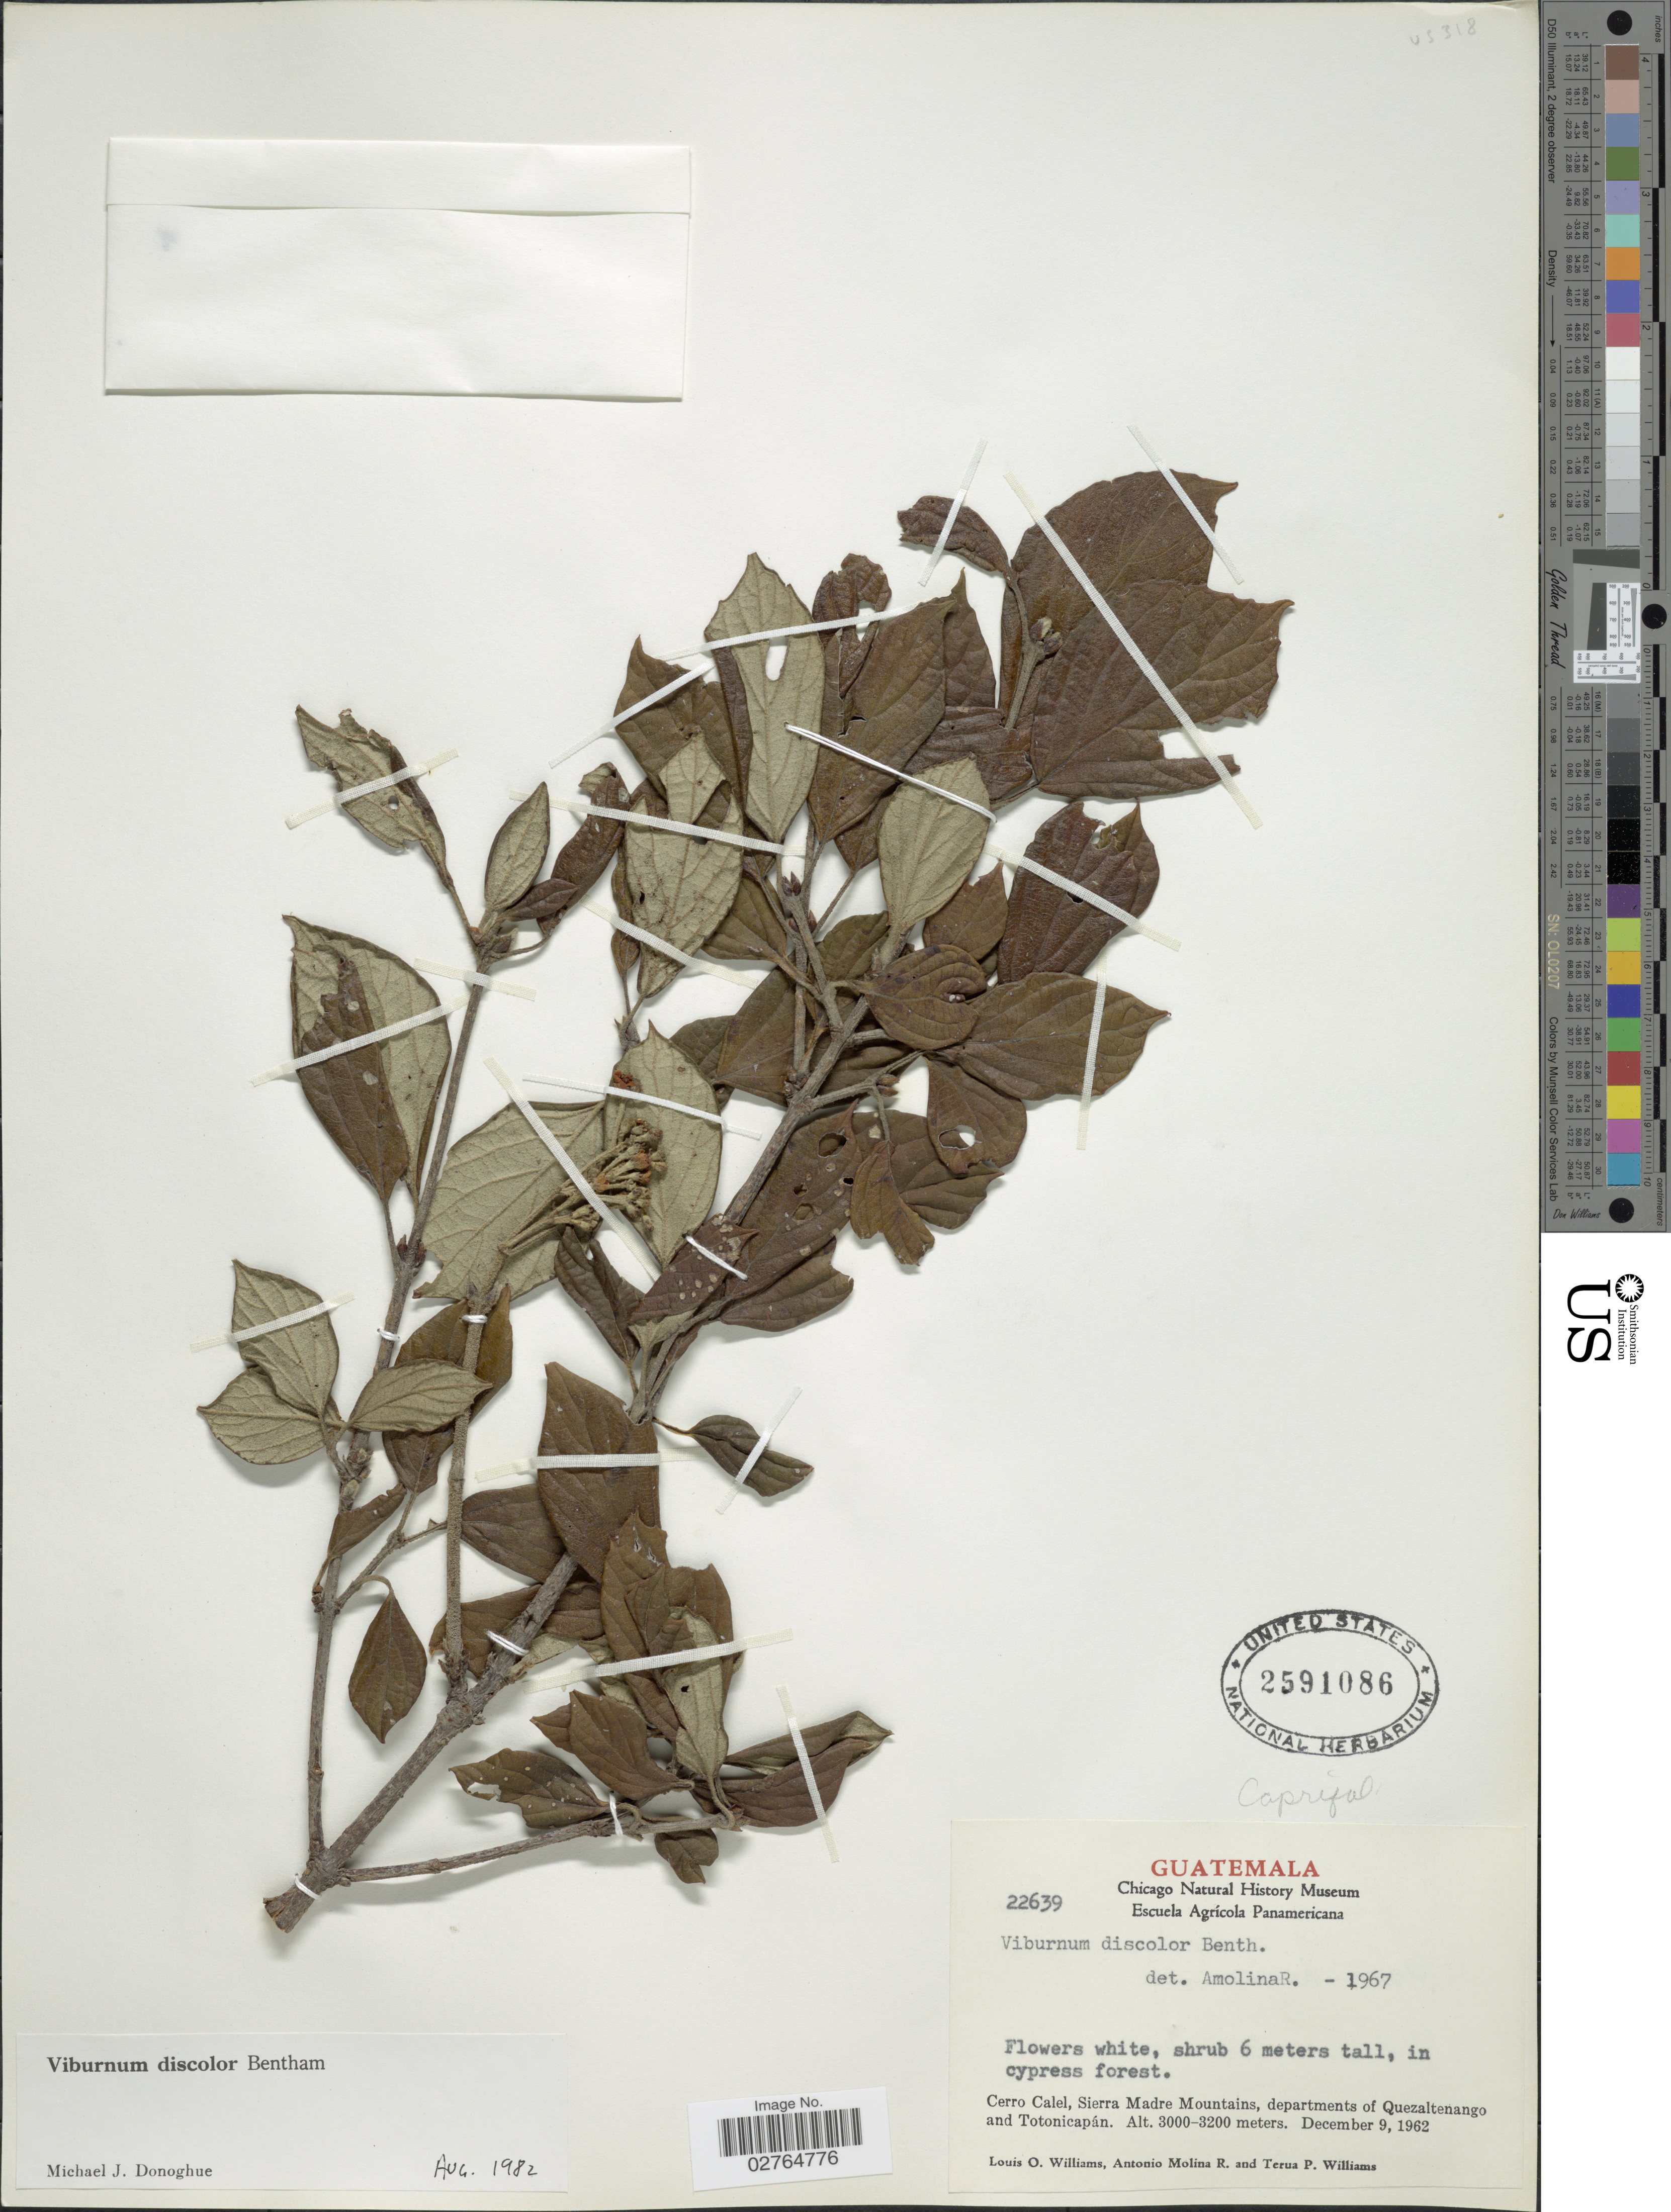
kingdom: Plantae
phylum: Tracheophyta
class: Magnoliopsida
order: Dipsacales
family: Viburnaceae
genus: Viburnum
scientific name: Viburnum discolor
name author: Benth.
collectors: L. O. Williams, A. Molina R. & T. Williams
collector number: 22639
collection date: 1962-12-09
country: Guatemala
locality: Cerro Calel, Sierra Madre Mountains, departments of Quezaltenango and Totonicapán.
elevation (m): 3000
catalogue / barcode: US 2591086